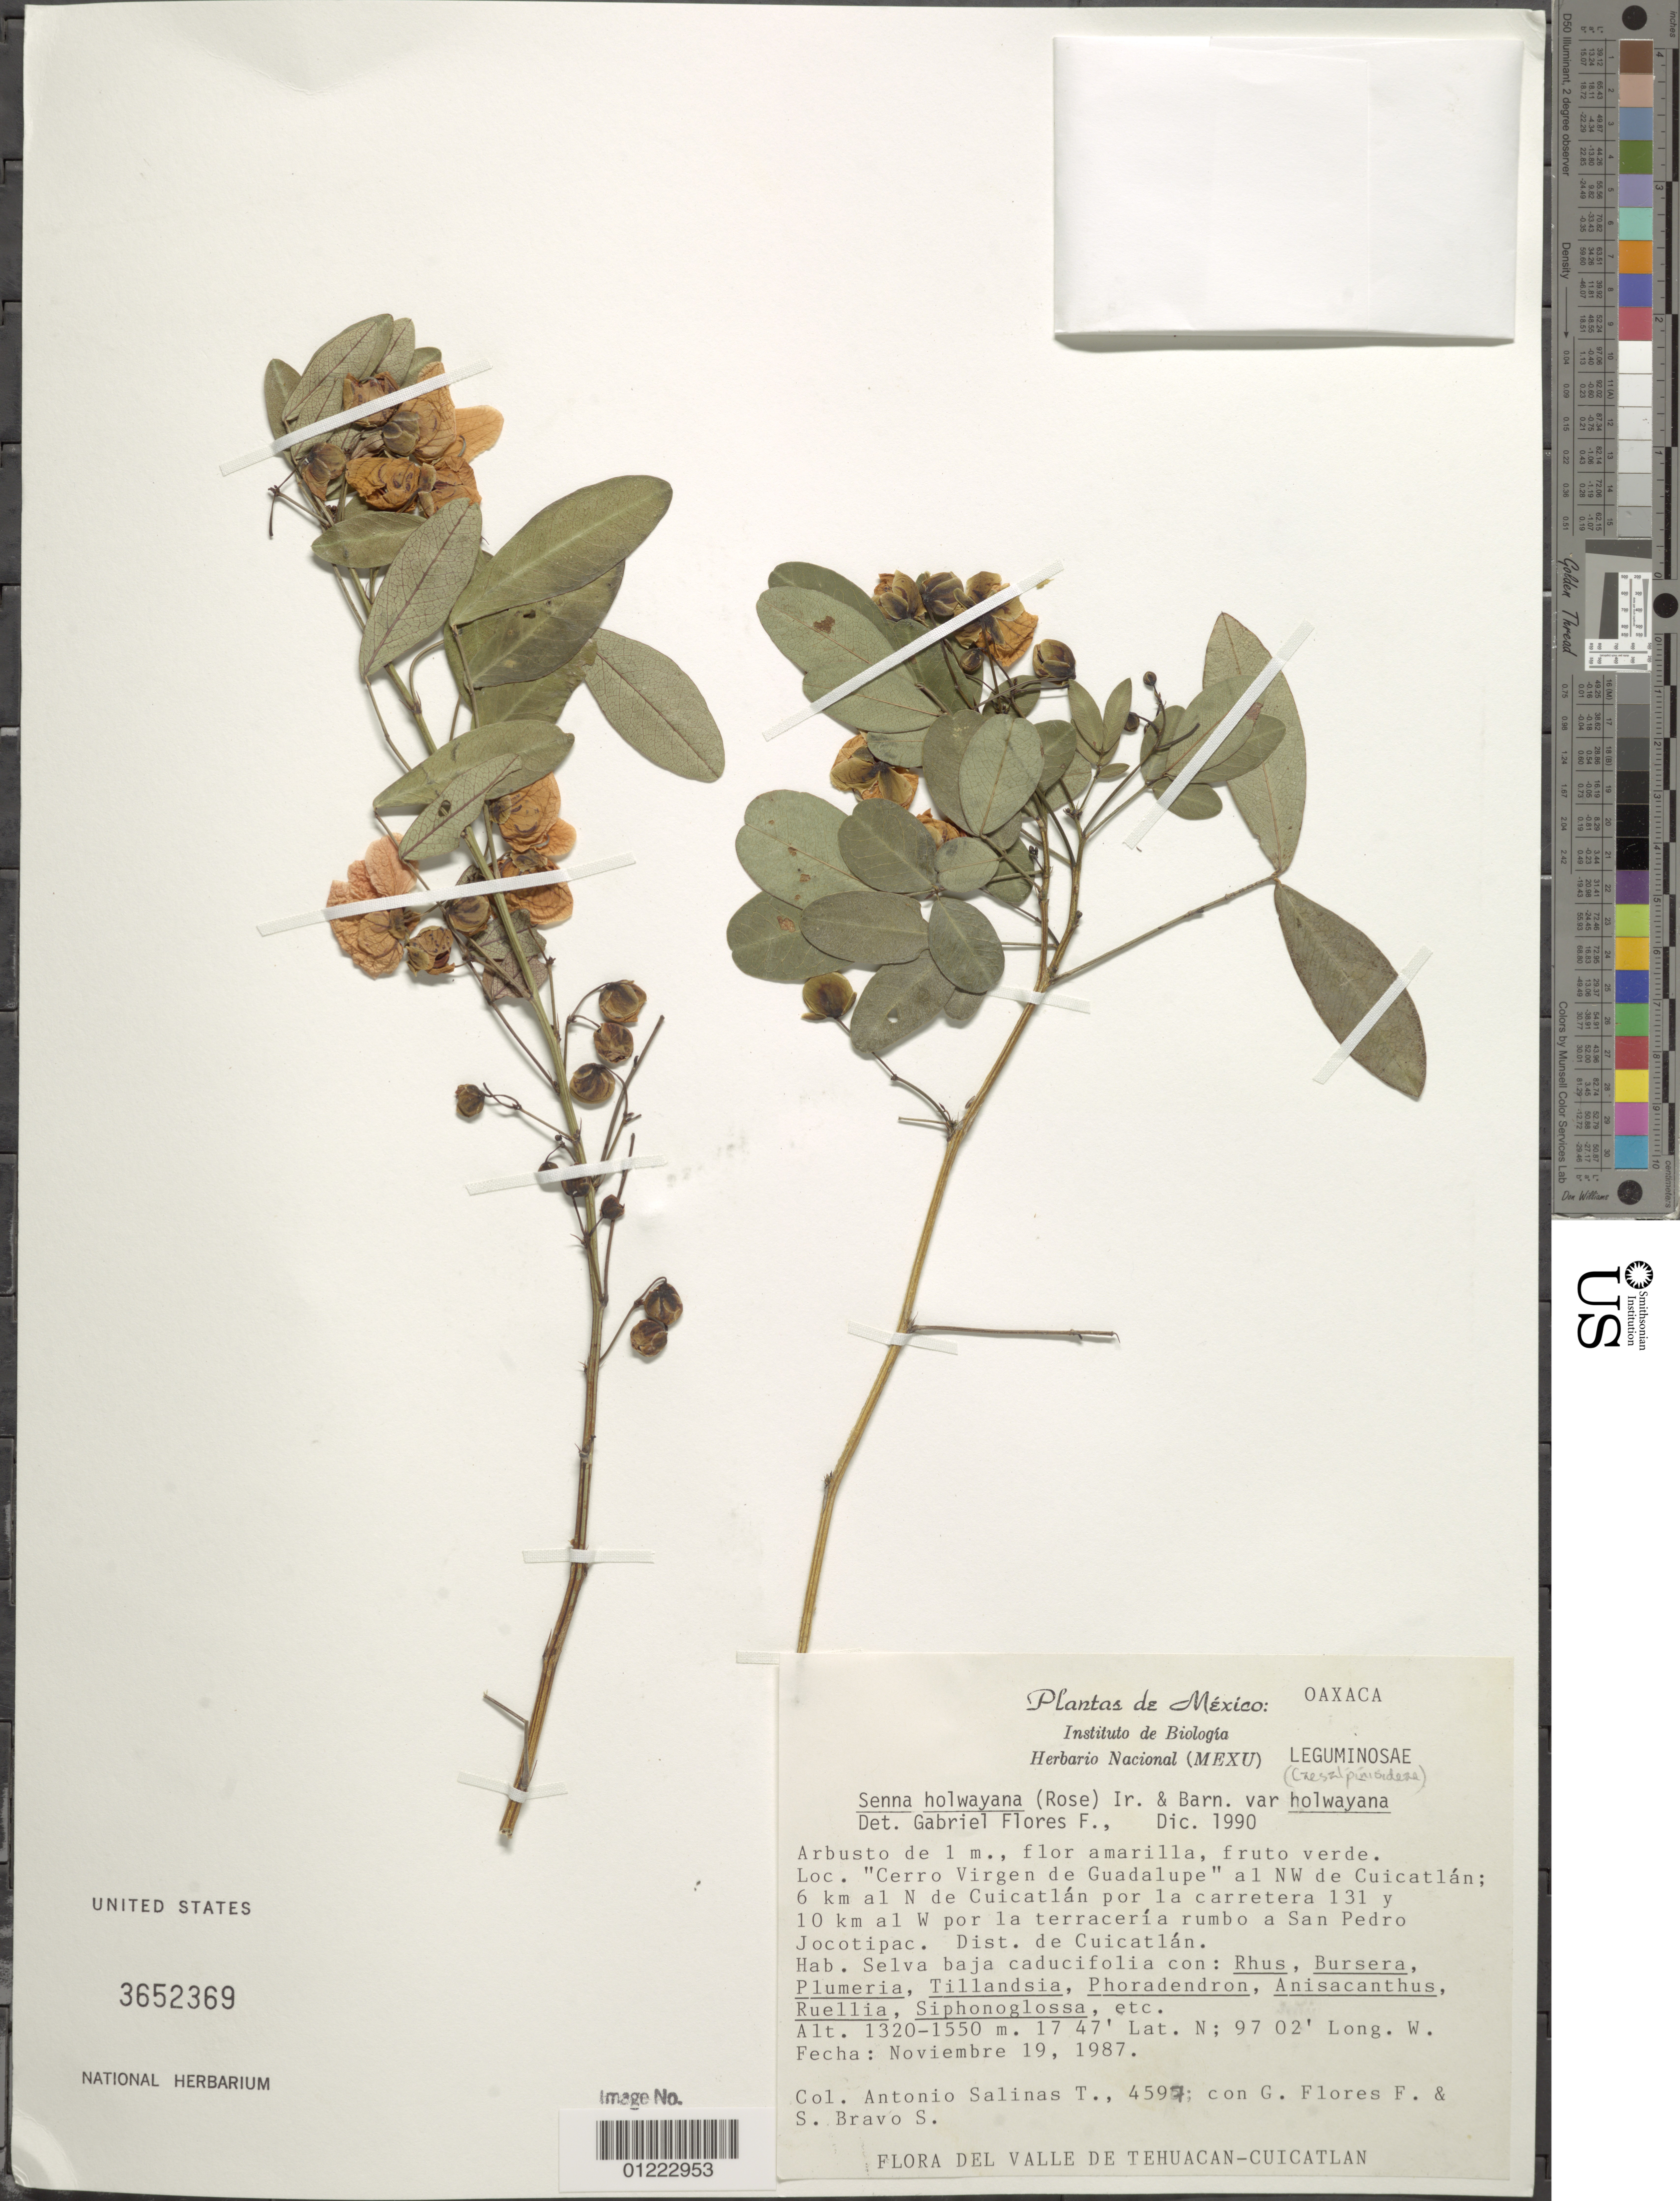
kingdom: Plantae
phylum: Tracheophyta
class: Magnoliopsida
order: Fabales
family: Fabaceae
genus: Senna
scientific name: Senna holwayana var. holwayana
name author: (Rose) H.S. Irwin & Barneby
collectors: A. Salinas T., G. Flores F. & F. Bravo S.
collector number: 4597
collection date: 1987-11-19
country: Mexico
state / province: Oaxaca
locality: Flora del Valle de Tehuacan-Cuicatlan Loc. 'Cerro Virgen de Guadalupe' al NW de Cuicatlán; 6 km al N de Cuicatlán por la carretera 131 and 10 km al W por la terracería rumbo a San Pedro Jocotipac. Dist. De Cuicatlán.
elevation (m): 1320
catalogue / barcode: US 3652369